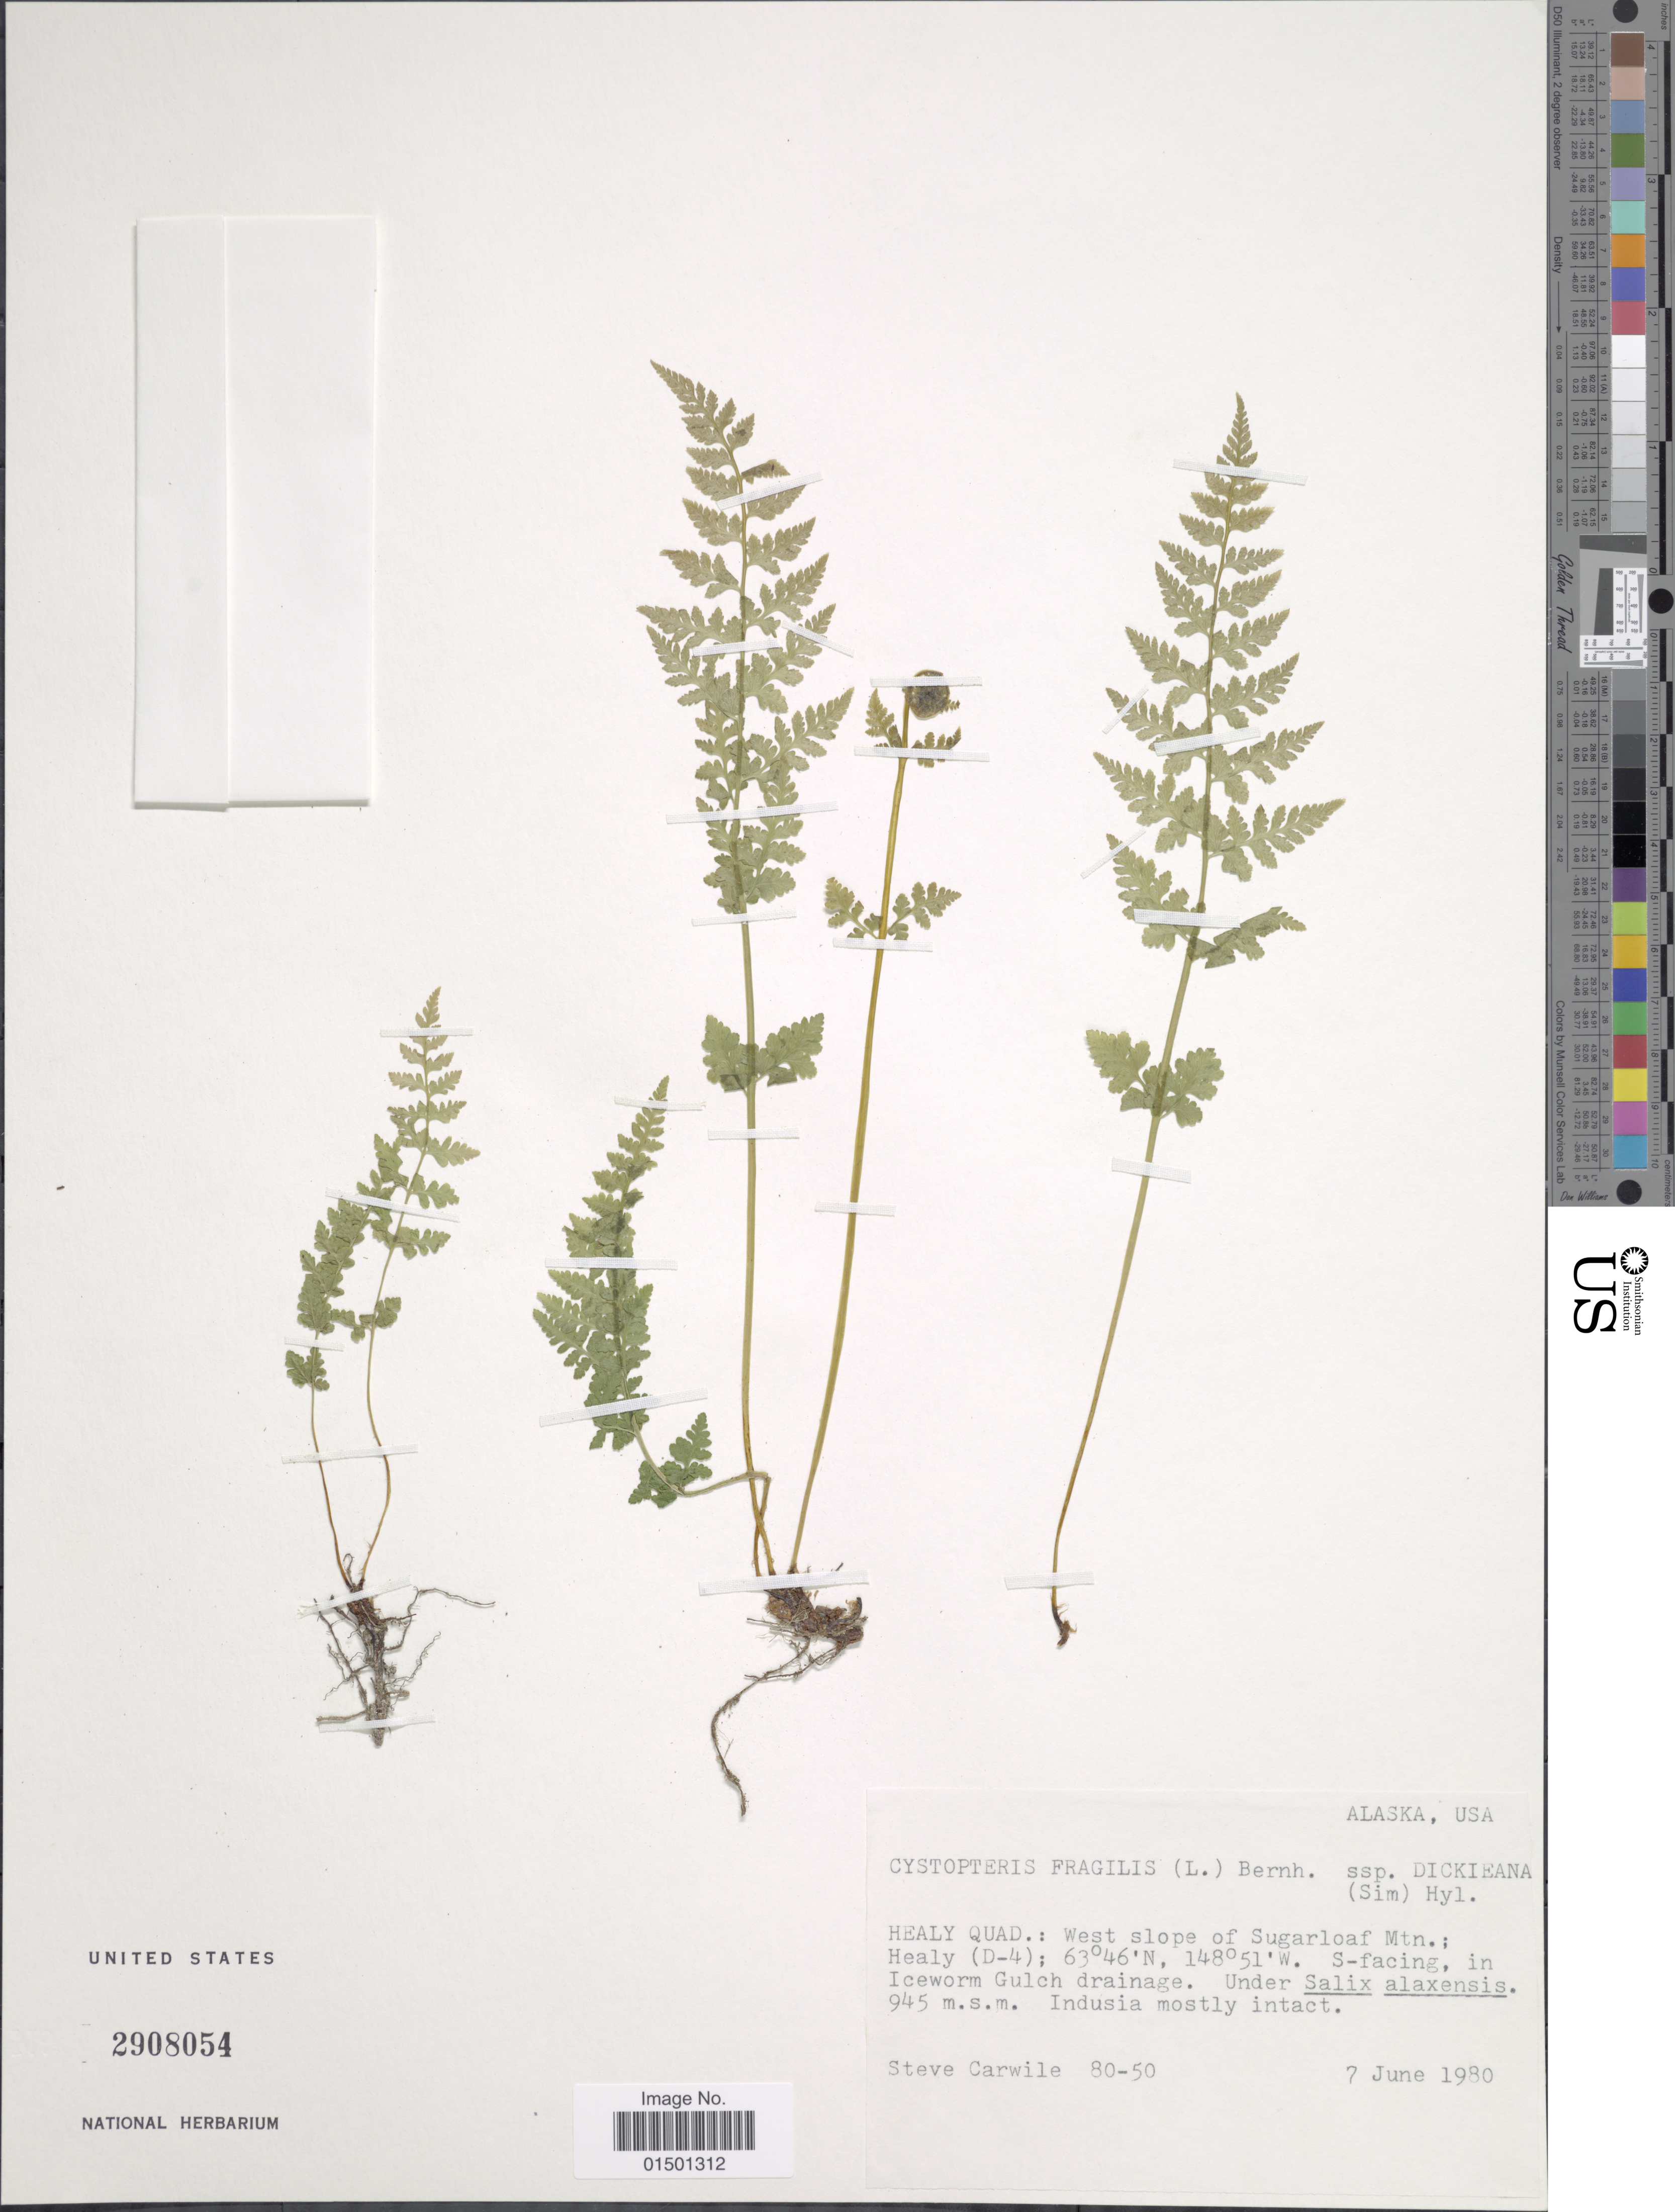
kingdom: Plantae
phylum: Tracheophyta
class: Polypodiopsida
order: Polypodiales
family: Cystopteridaceae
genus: Cystopteris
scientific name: Cystopteris fragilis var. dickieana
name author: B. Boivin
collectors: S. Carwile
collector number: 80-50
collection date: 1980-06-07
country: United States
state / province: Alaska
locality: Healy Quad.: west slope of Sugarloaf Mtn.; Healy (D-4)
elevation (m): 945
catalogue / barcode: US 2908054